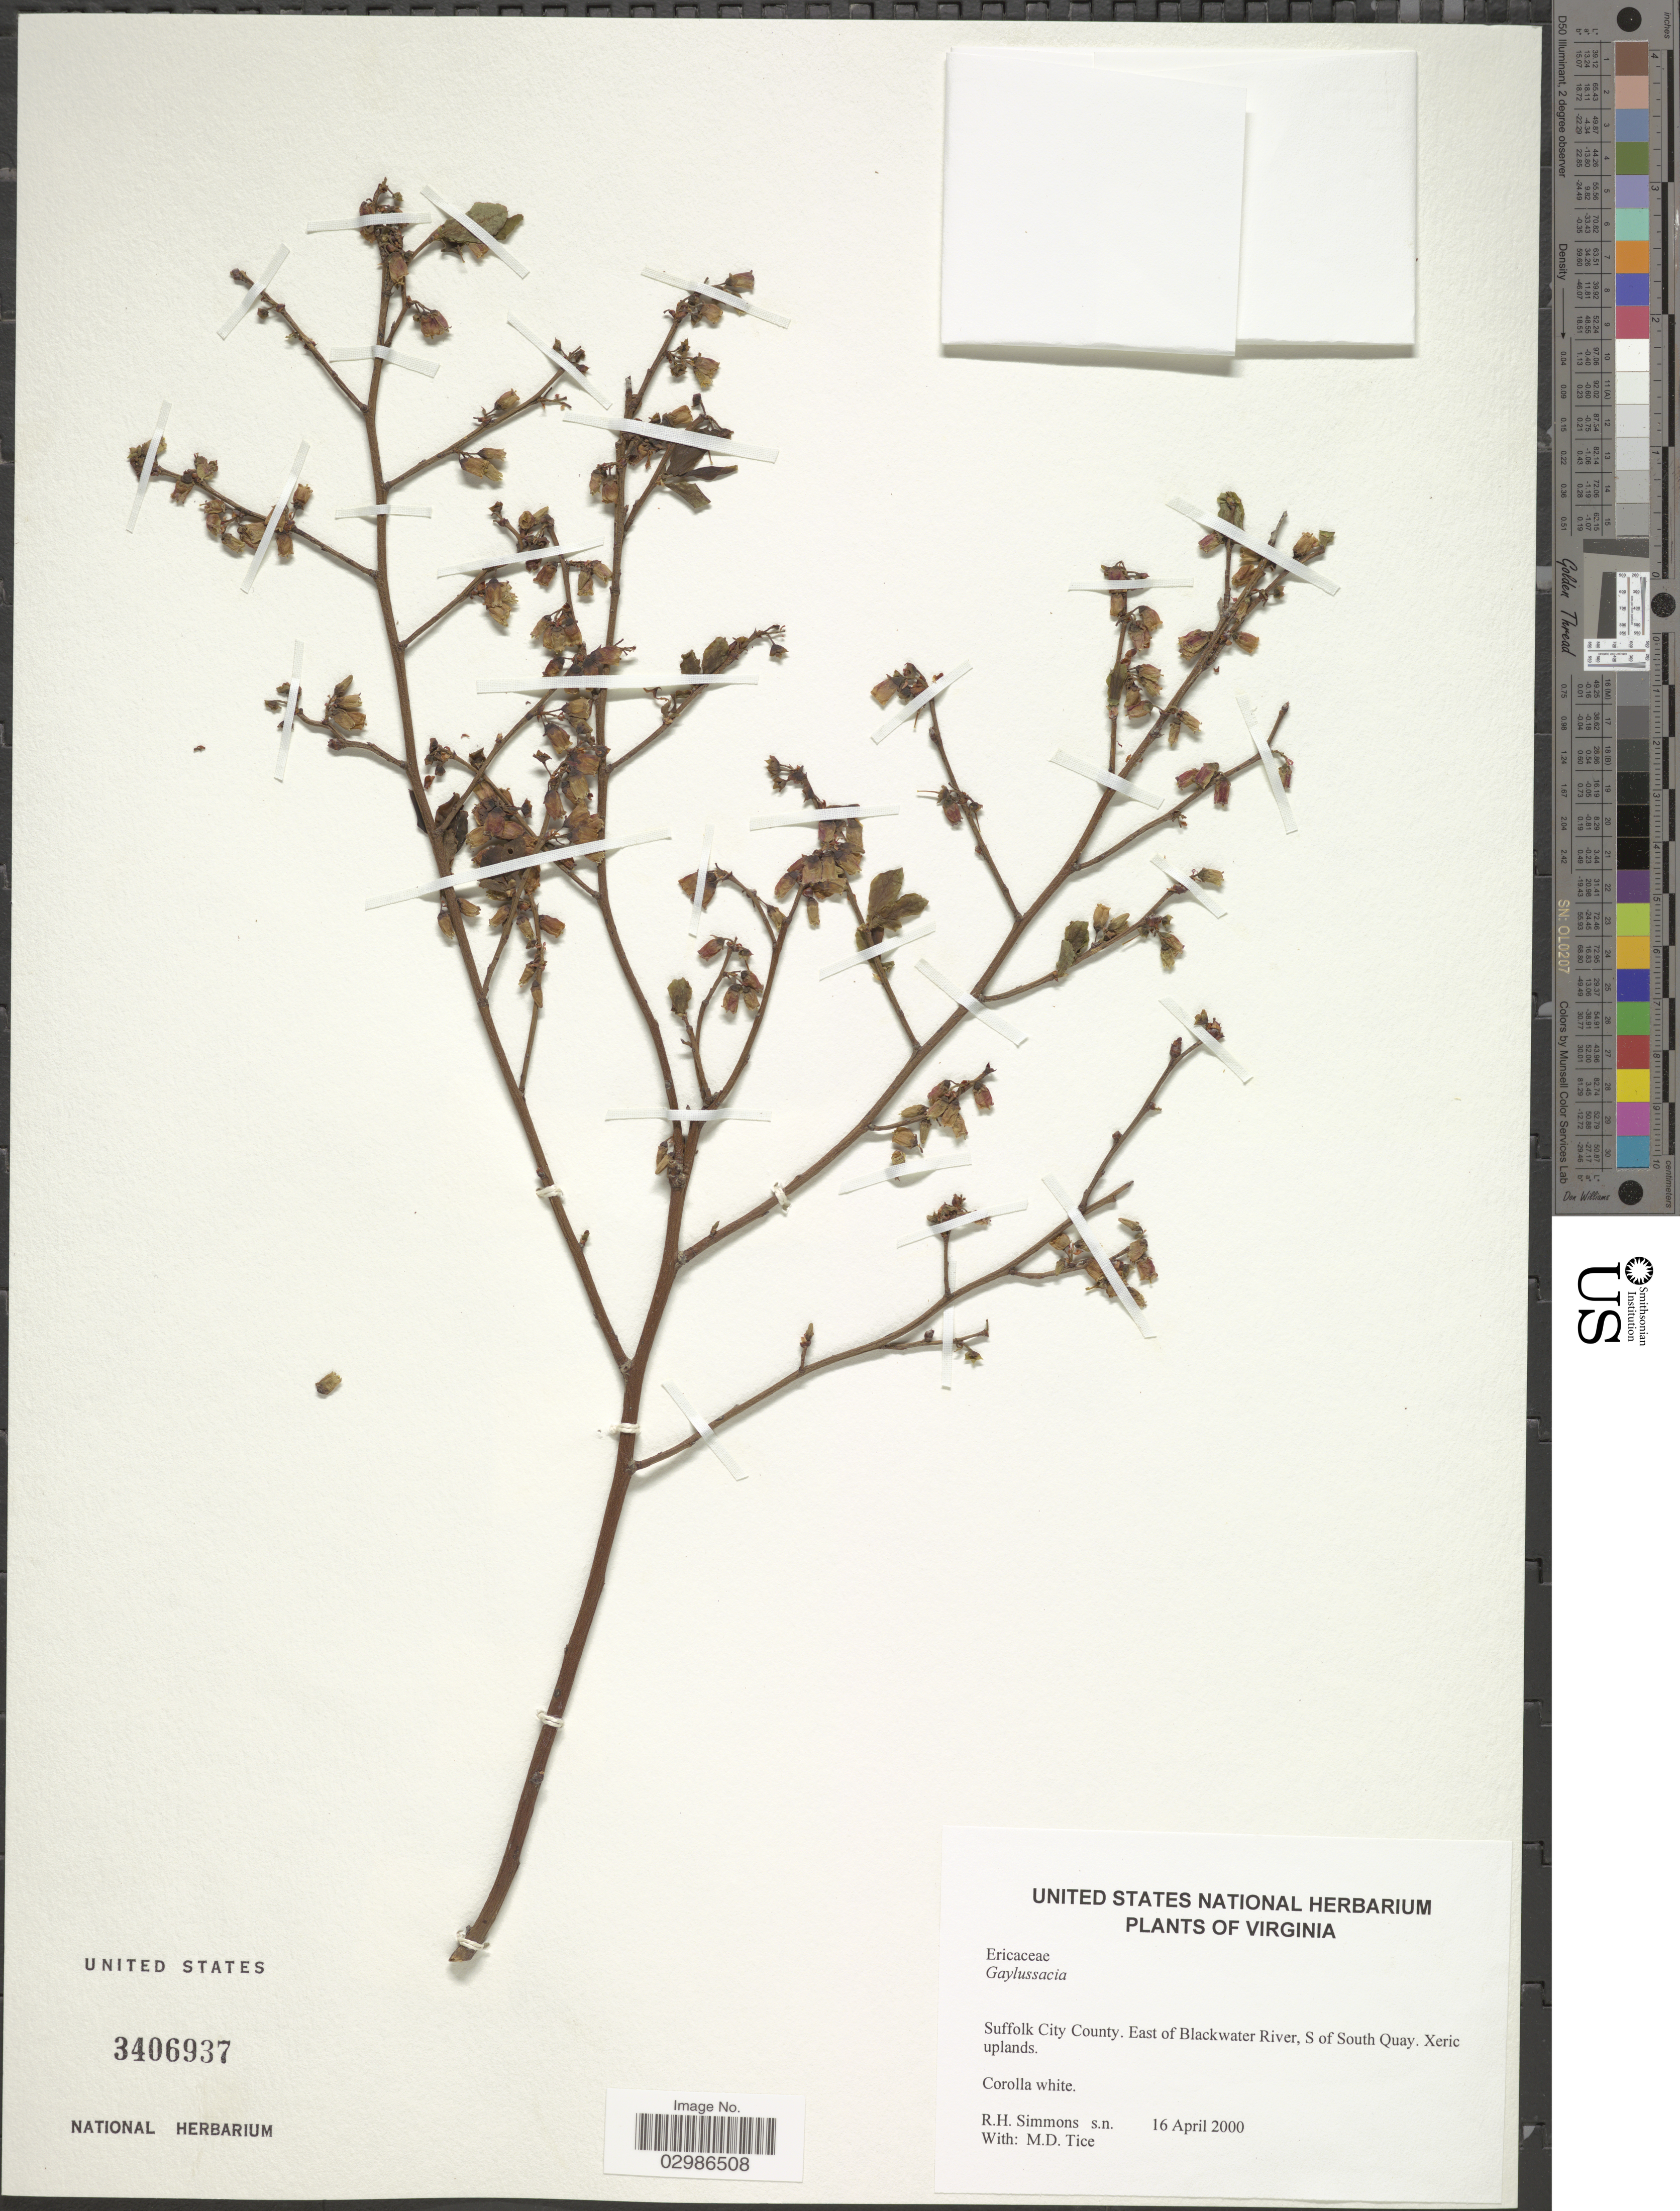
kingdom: Plantae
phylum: Tracheophyta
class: Magnoliopsida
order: Ericales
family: Ericaceae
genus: Gaylussacia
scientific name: Gaylussacia sp.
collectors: R. H. Simmons & M. Tice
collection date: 2000-04-16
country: United States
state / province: Virginia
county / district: City of Suffolk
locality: Suffolk City County. East of Blackwater River, S of South Quay.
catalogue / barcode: US 3406937